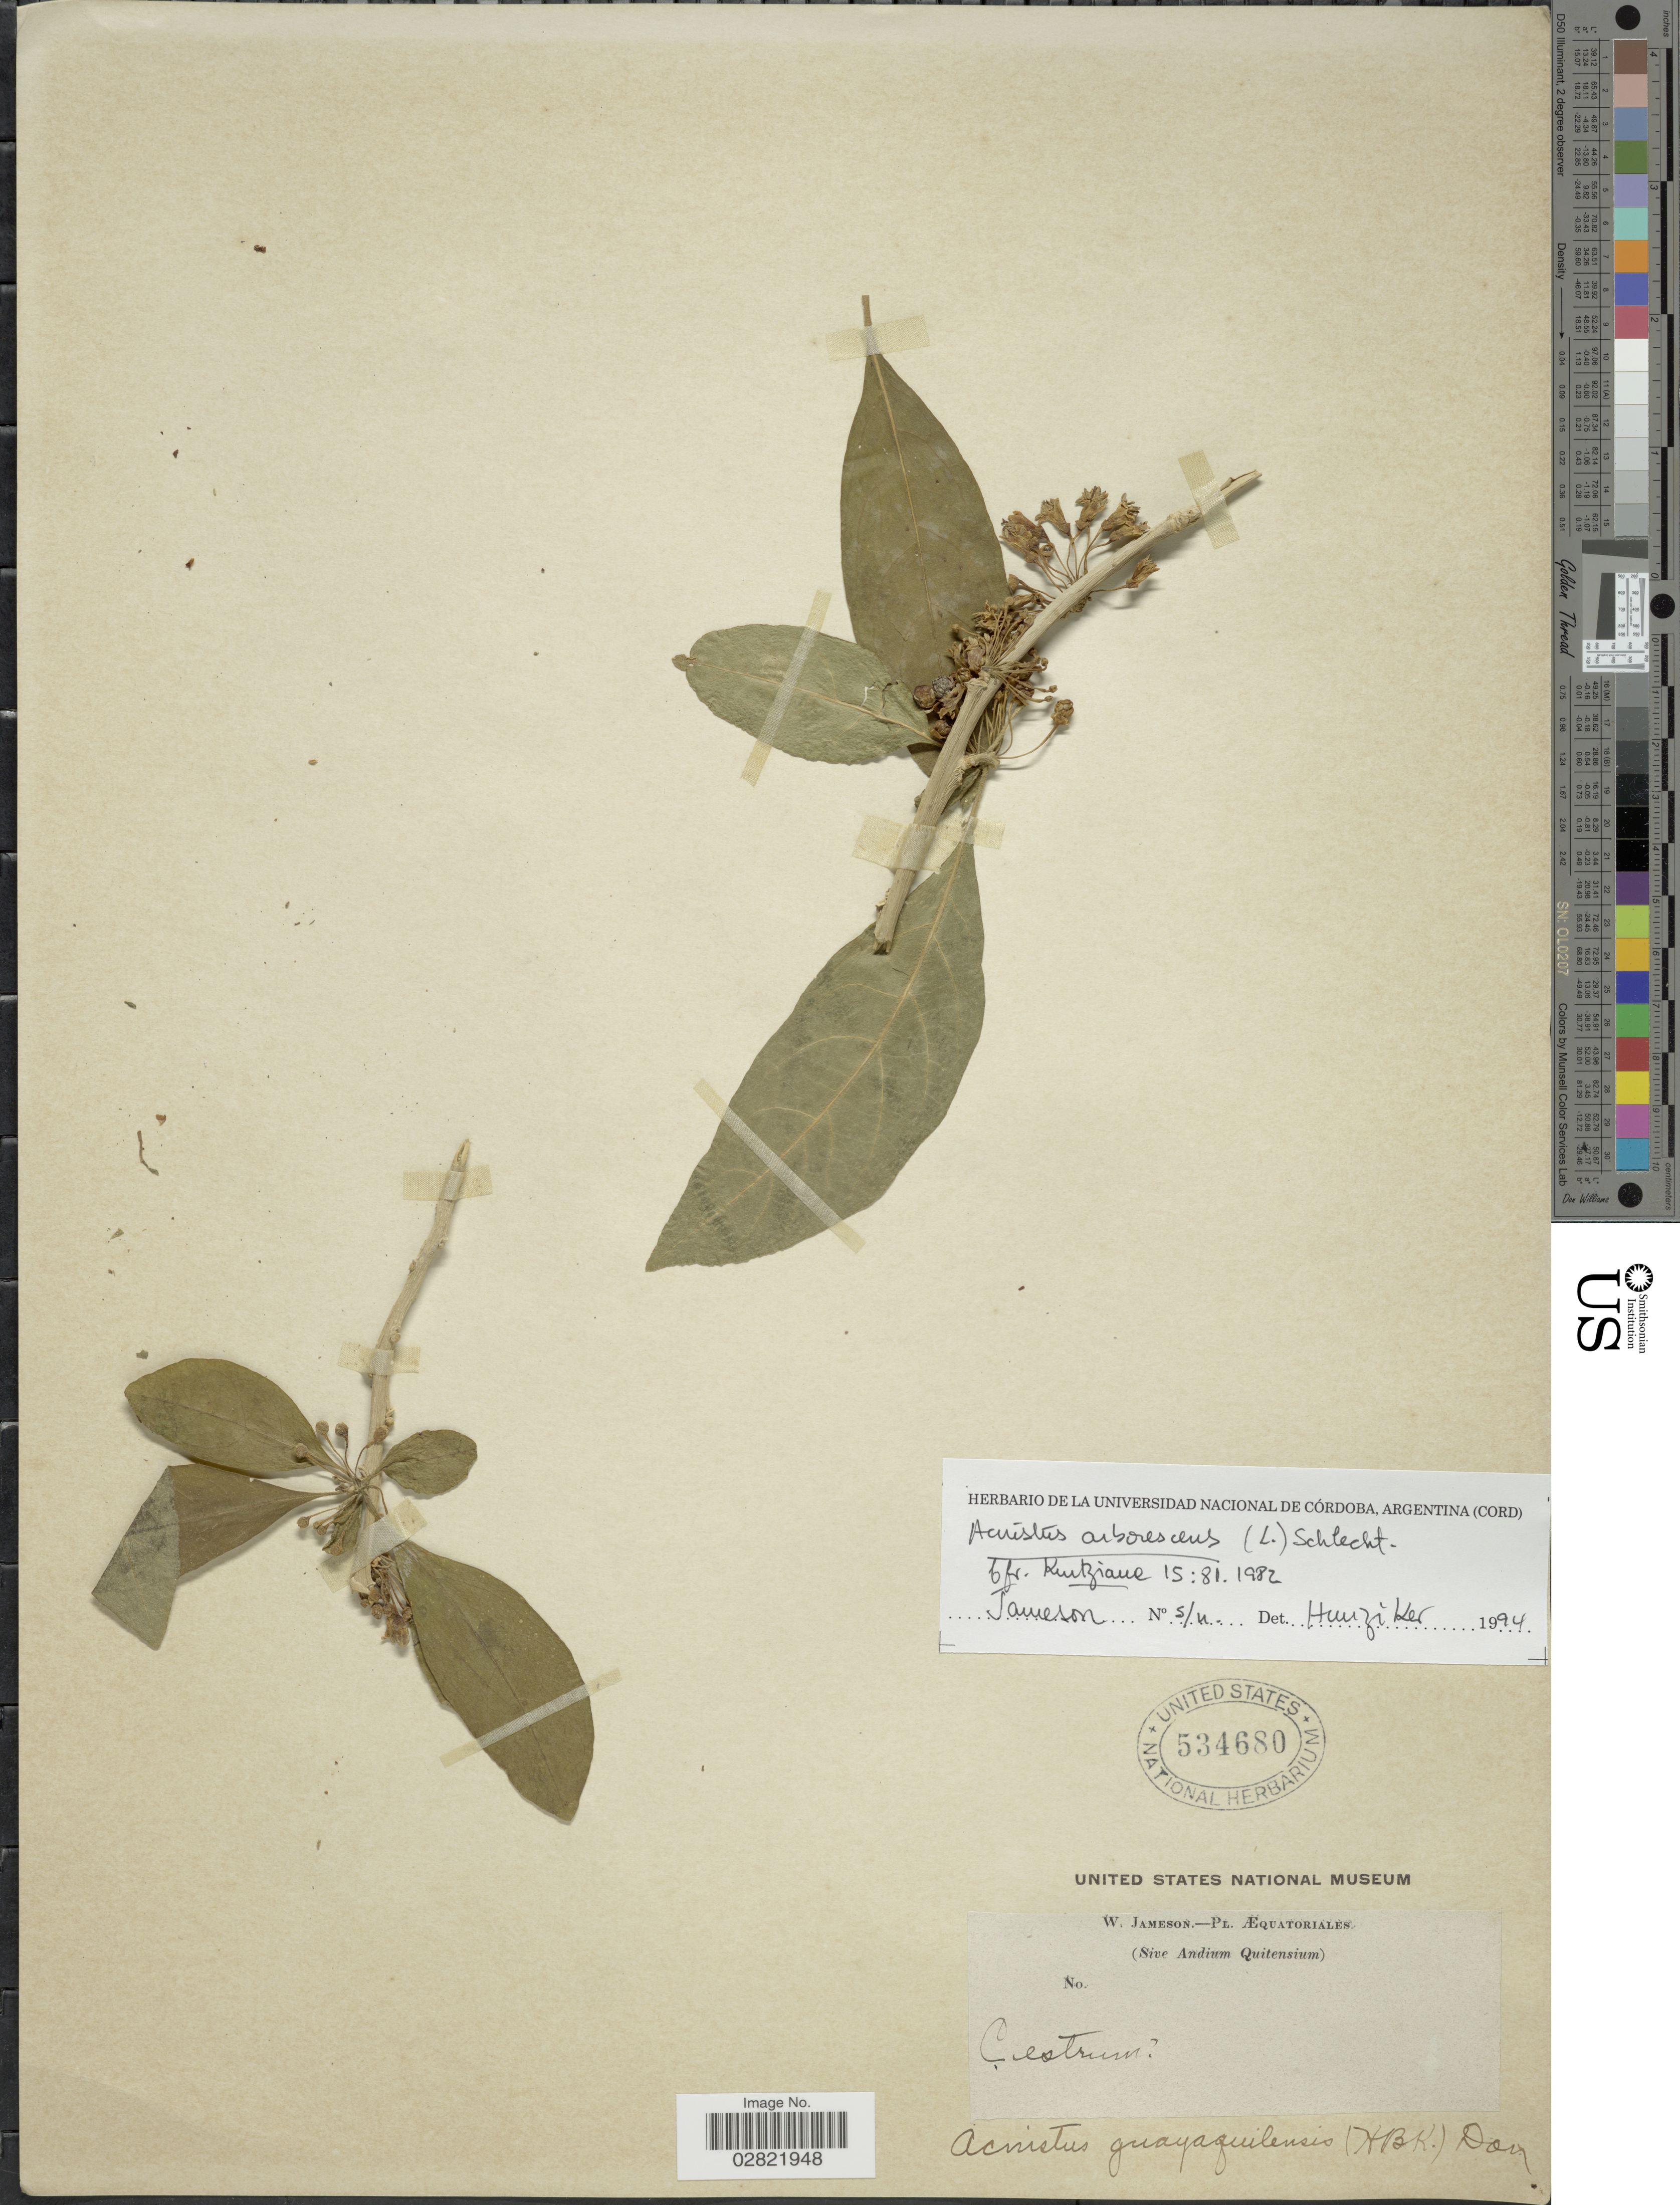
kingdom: Plantae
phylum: Tracheophyta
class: Magnoliopsida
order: Solanales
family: Solanaceae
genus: Acnistus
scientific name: Acnistus arborescens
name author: (L.) Schltdl.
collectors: W. Jameson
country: Ecuador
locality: Æquatoriales.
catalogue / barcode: US 534680